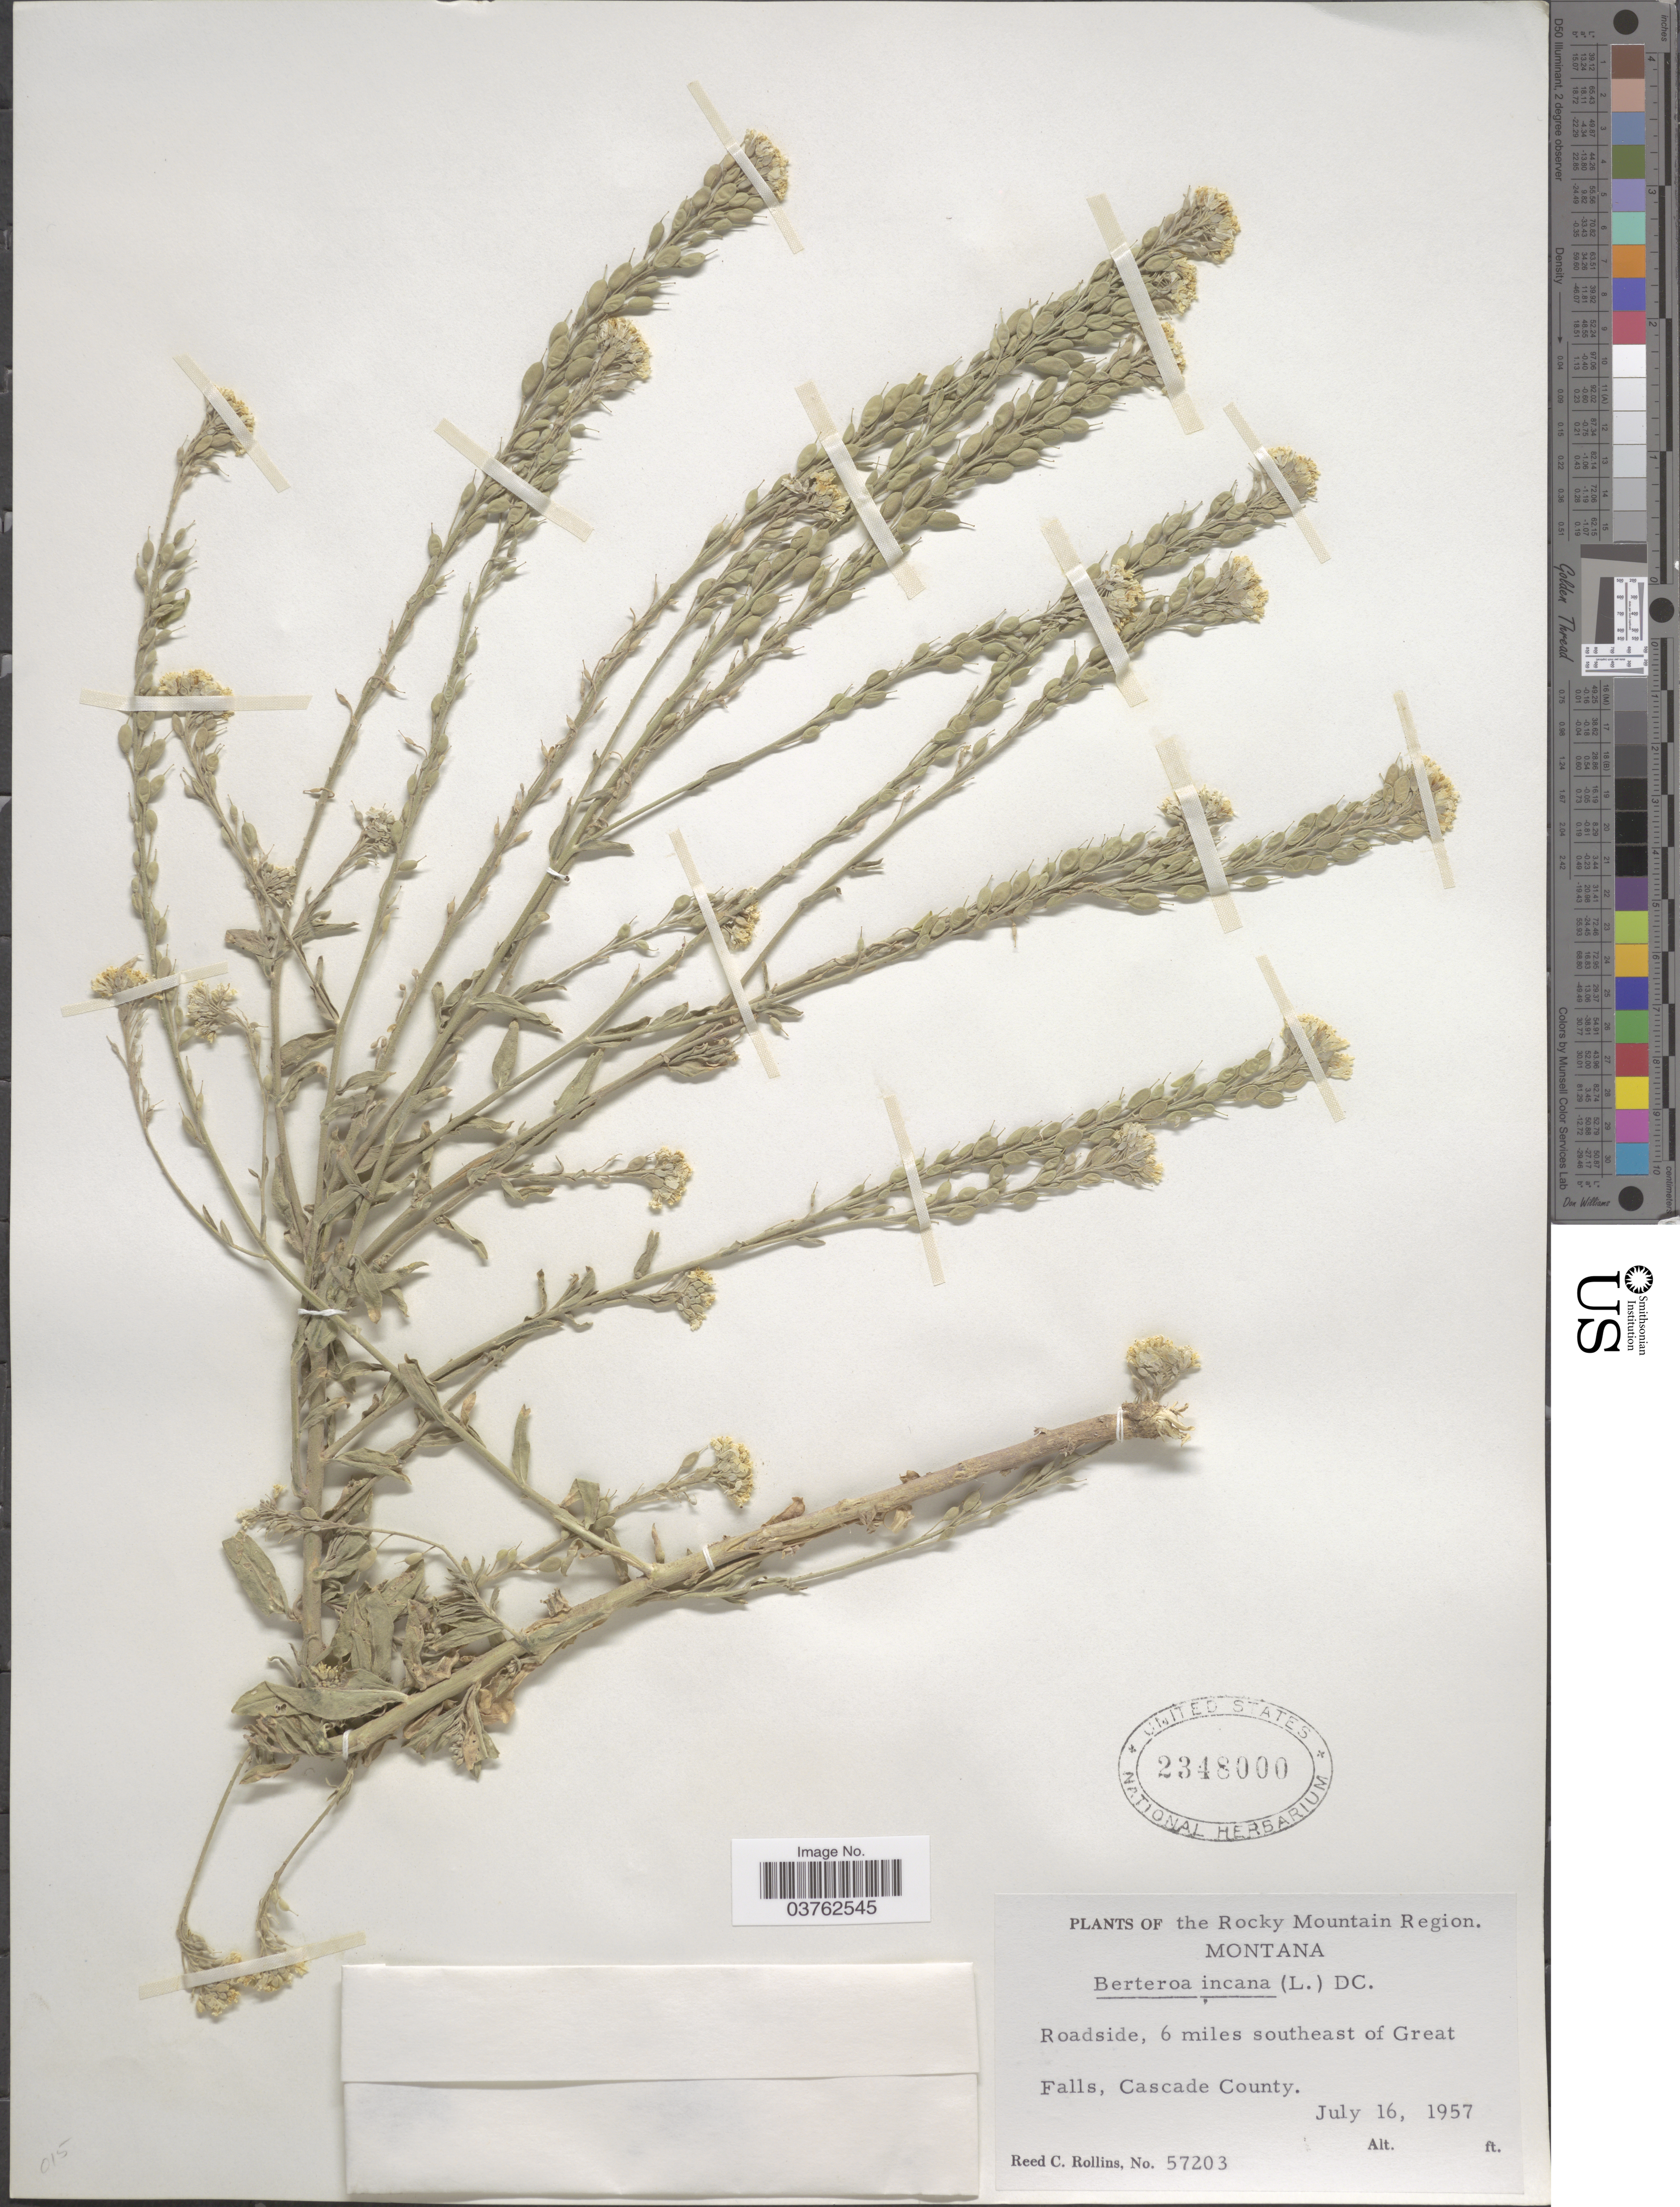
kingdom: Plantae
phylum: Tracheophyta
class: Magnoliopsida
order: Brassicales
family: Brassicaceae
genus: Berteroa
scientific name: Berteroa incana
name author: (L.) DC.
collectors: R. C. Rollins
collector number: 57203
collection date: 1957-07-16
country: United States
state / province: Montana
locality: The Rocky Mountain Region. Roadside, 6 miles southeast of Great Falls, Cascade County.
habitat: roadside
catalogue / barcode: US 2348000